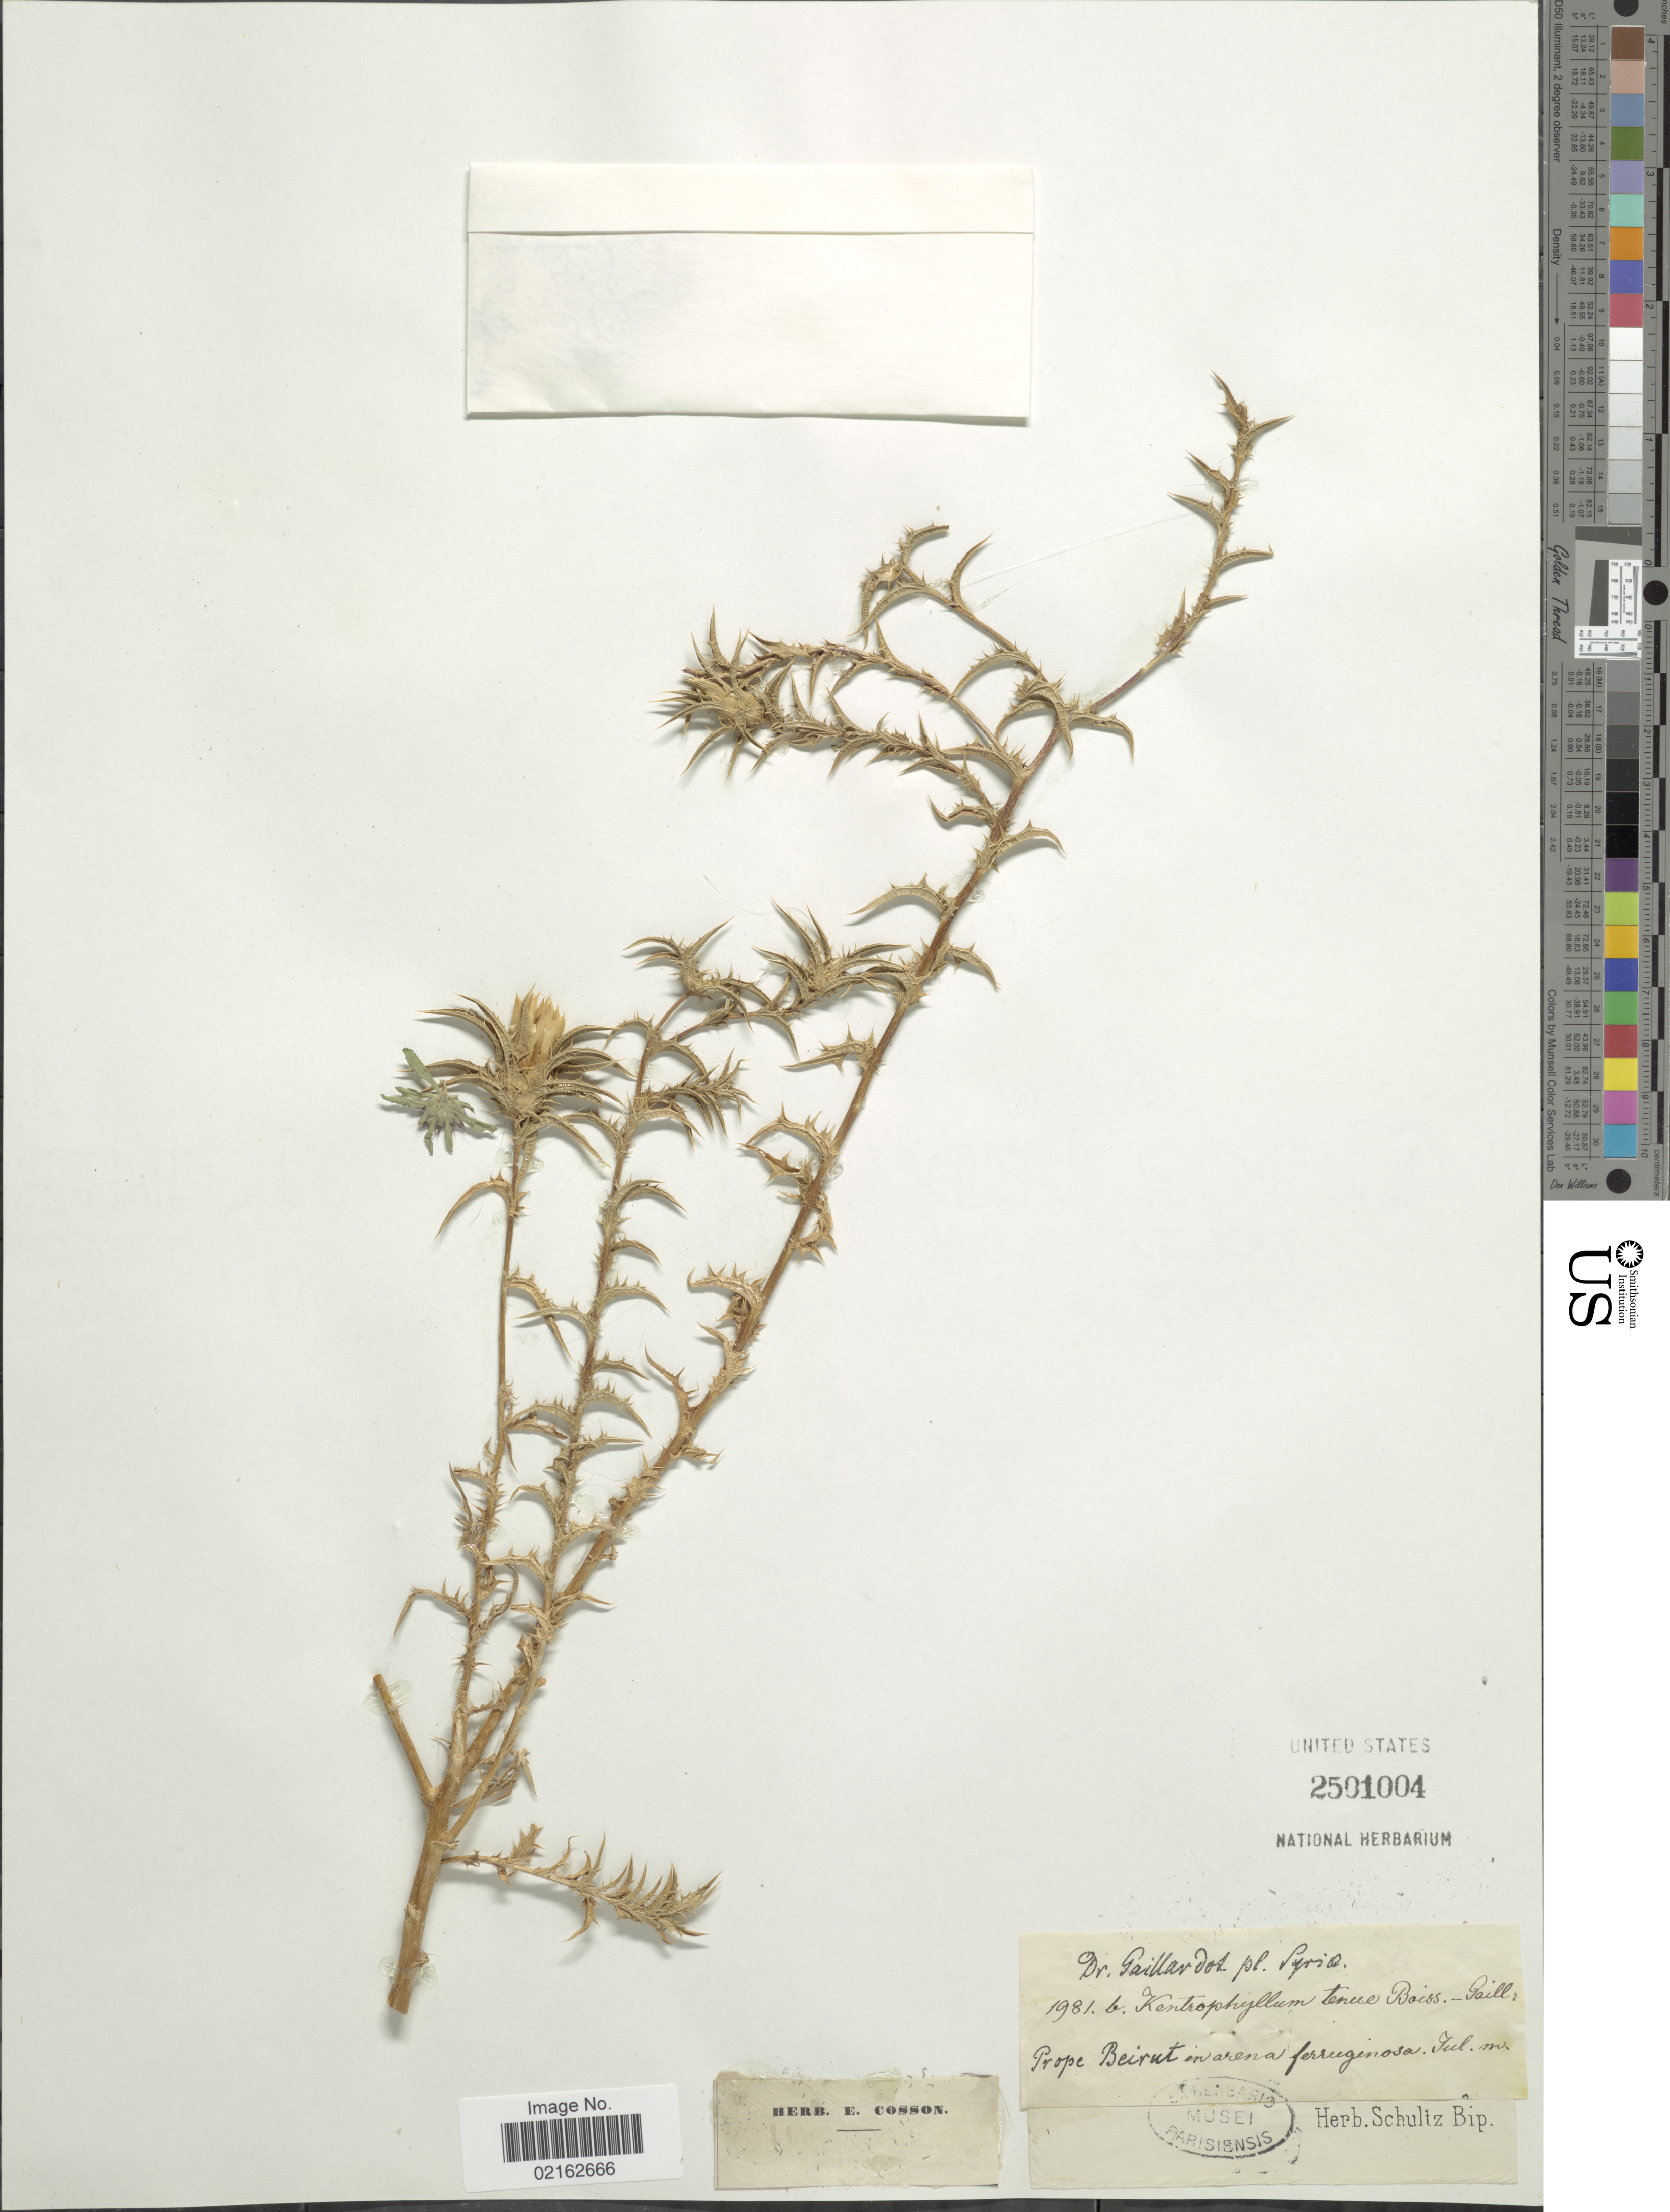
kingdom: Plantae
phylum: Tracheophyta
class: Magnoliopsida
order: Asterales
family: Asteraceae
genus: Carthamus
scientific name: Carthamus tenuis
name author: (Boiss. & Blanche) Bornm.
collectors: Gaillardot, --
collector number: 1981b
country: Lebanon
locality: Prope Beirut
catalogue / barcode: US 2501004